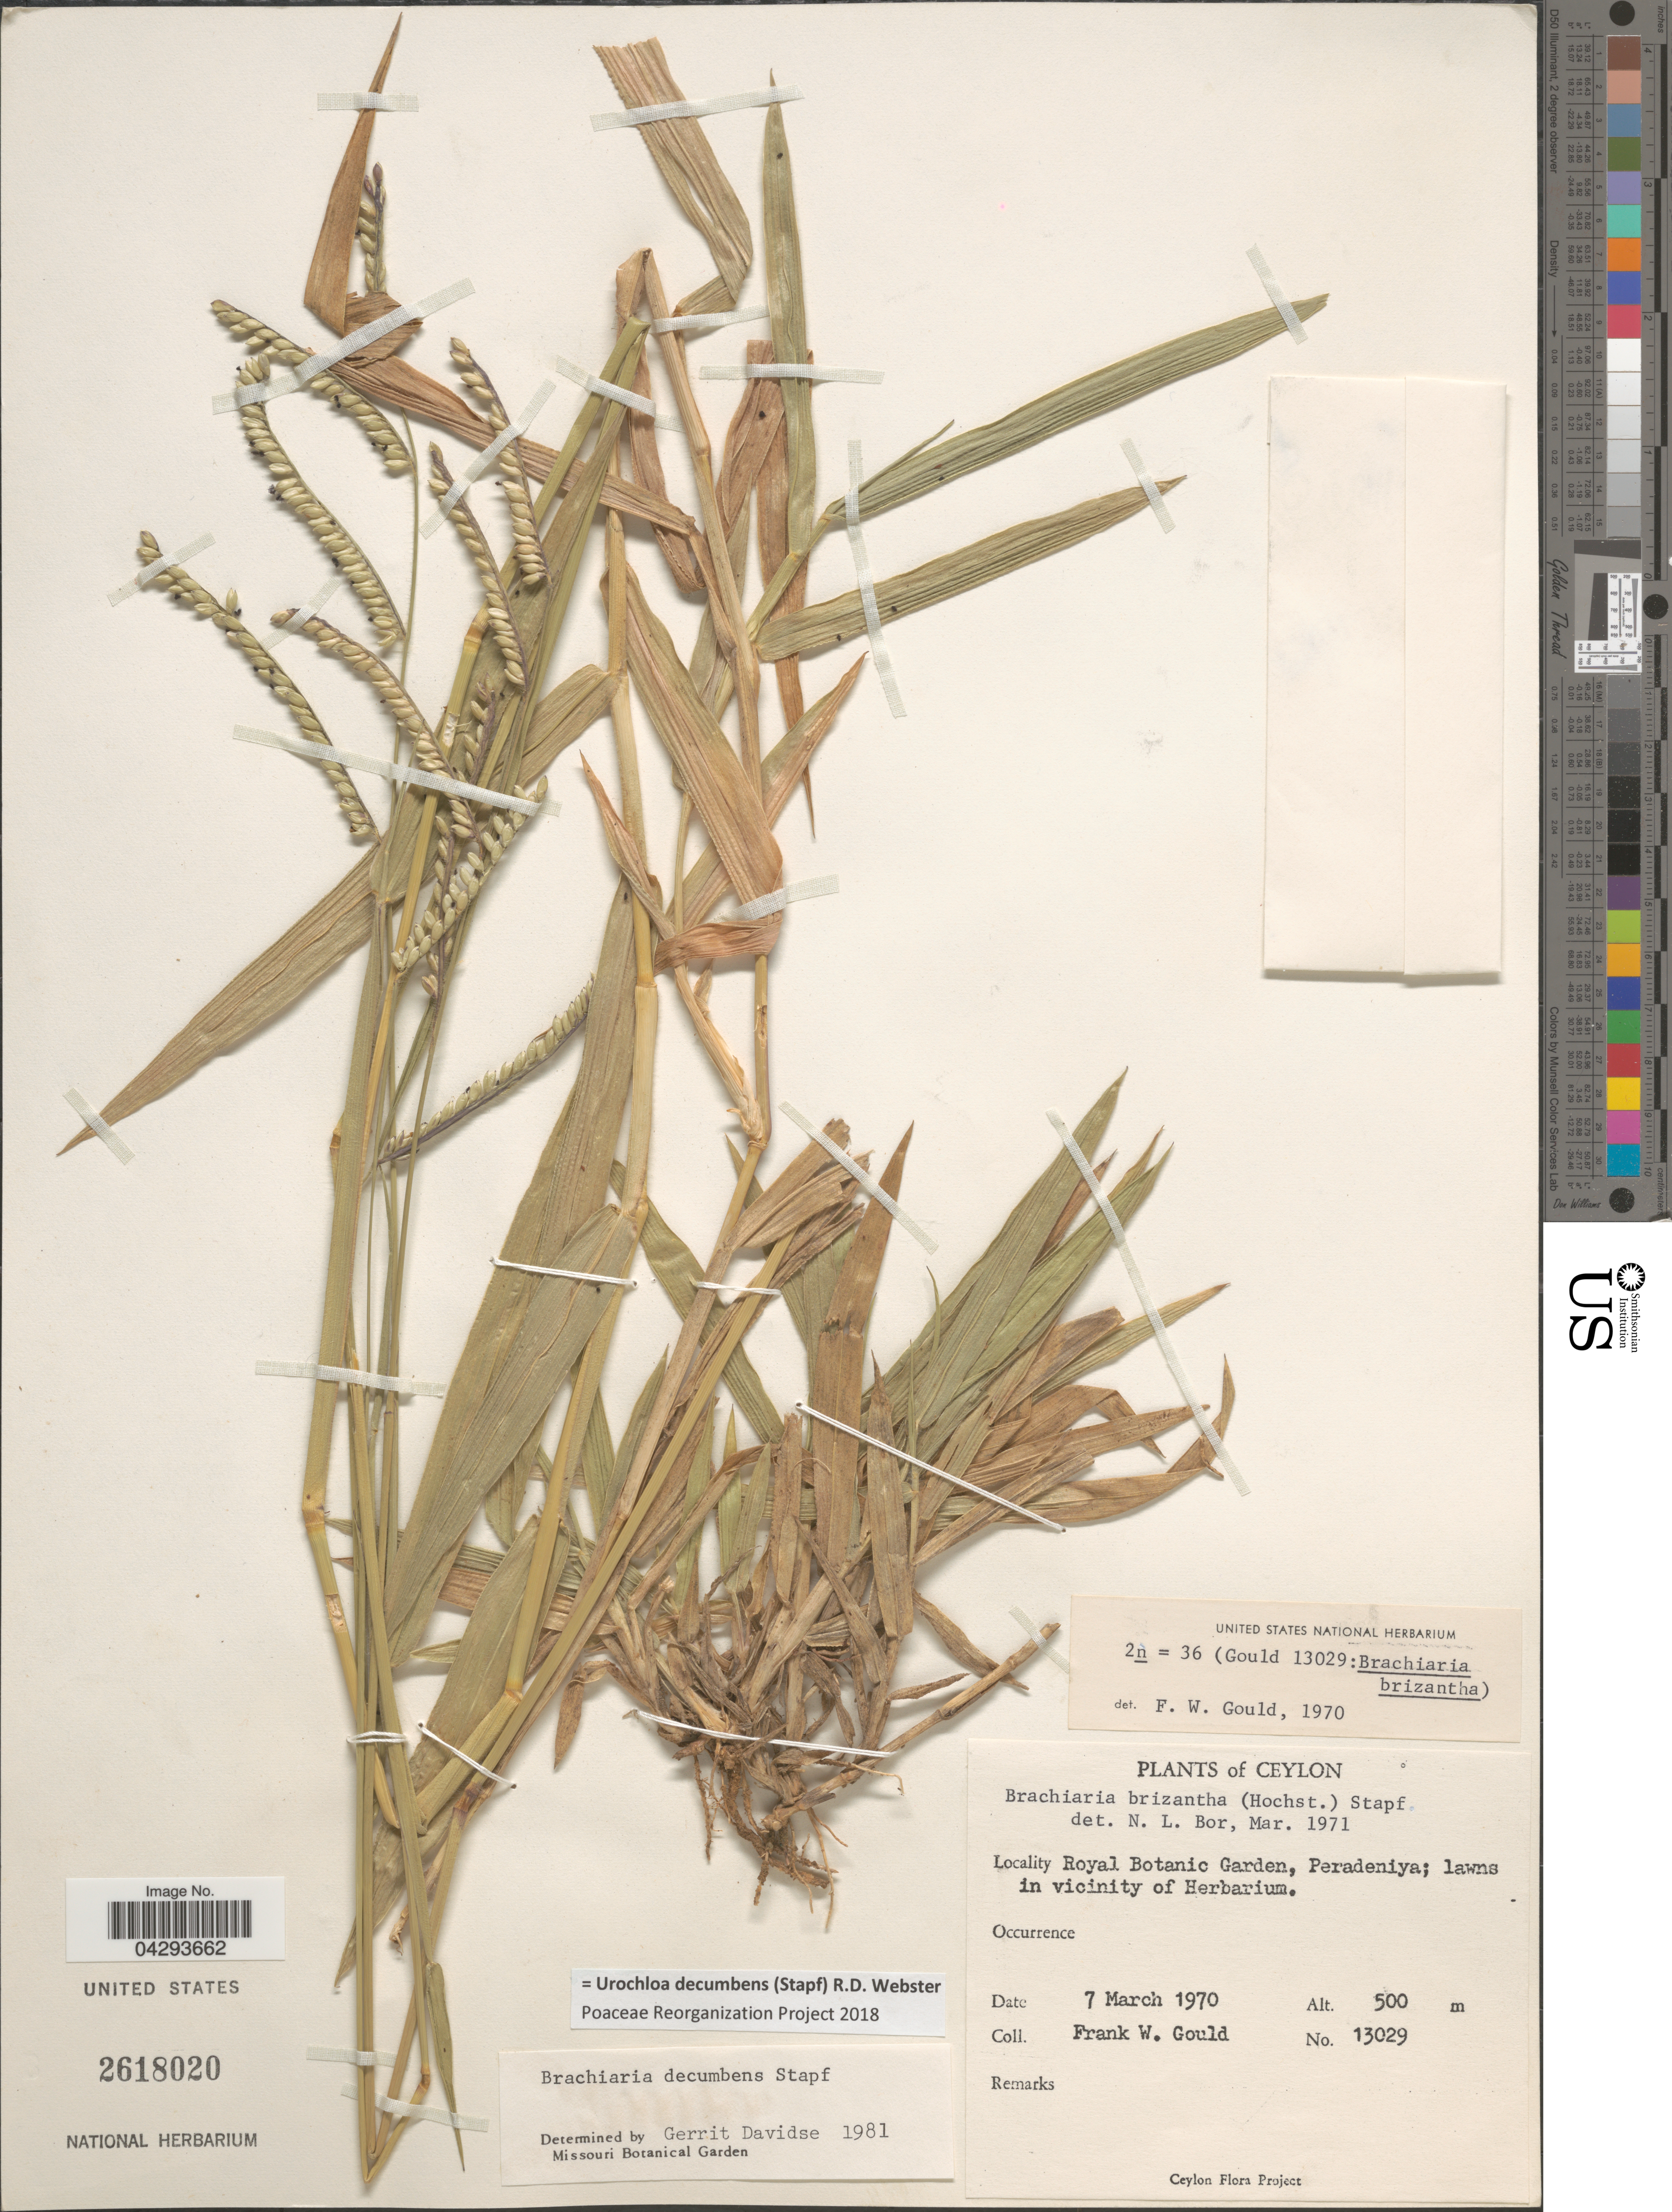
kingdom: Plantae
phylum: Tracheophyta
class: Liliopsida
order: Poales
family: Poaceae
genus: Urochloa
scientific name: Urochloa decumbens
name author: (Stapf) R.D. Webster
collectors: F. W. Gould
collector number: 13029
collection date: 1970-03-07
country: Sri Lanka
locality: Ceylon. Royal Botanic Garden, Peradeniya; lawns in vicinity of Herbarium.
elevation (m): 500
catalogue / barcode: US 2618020